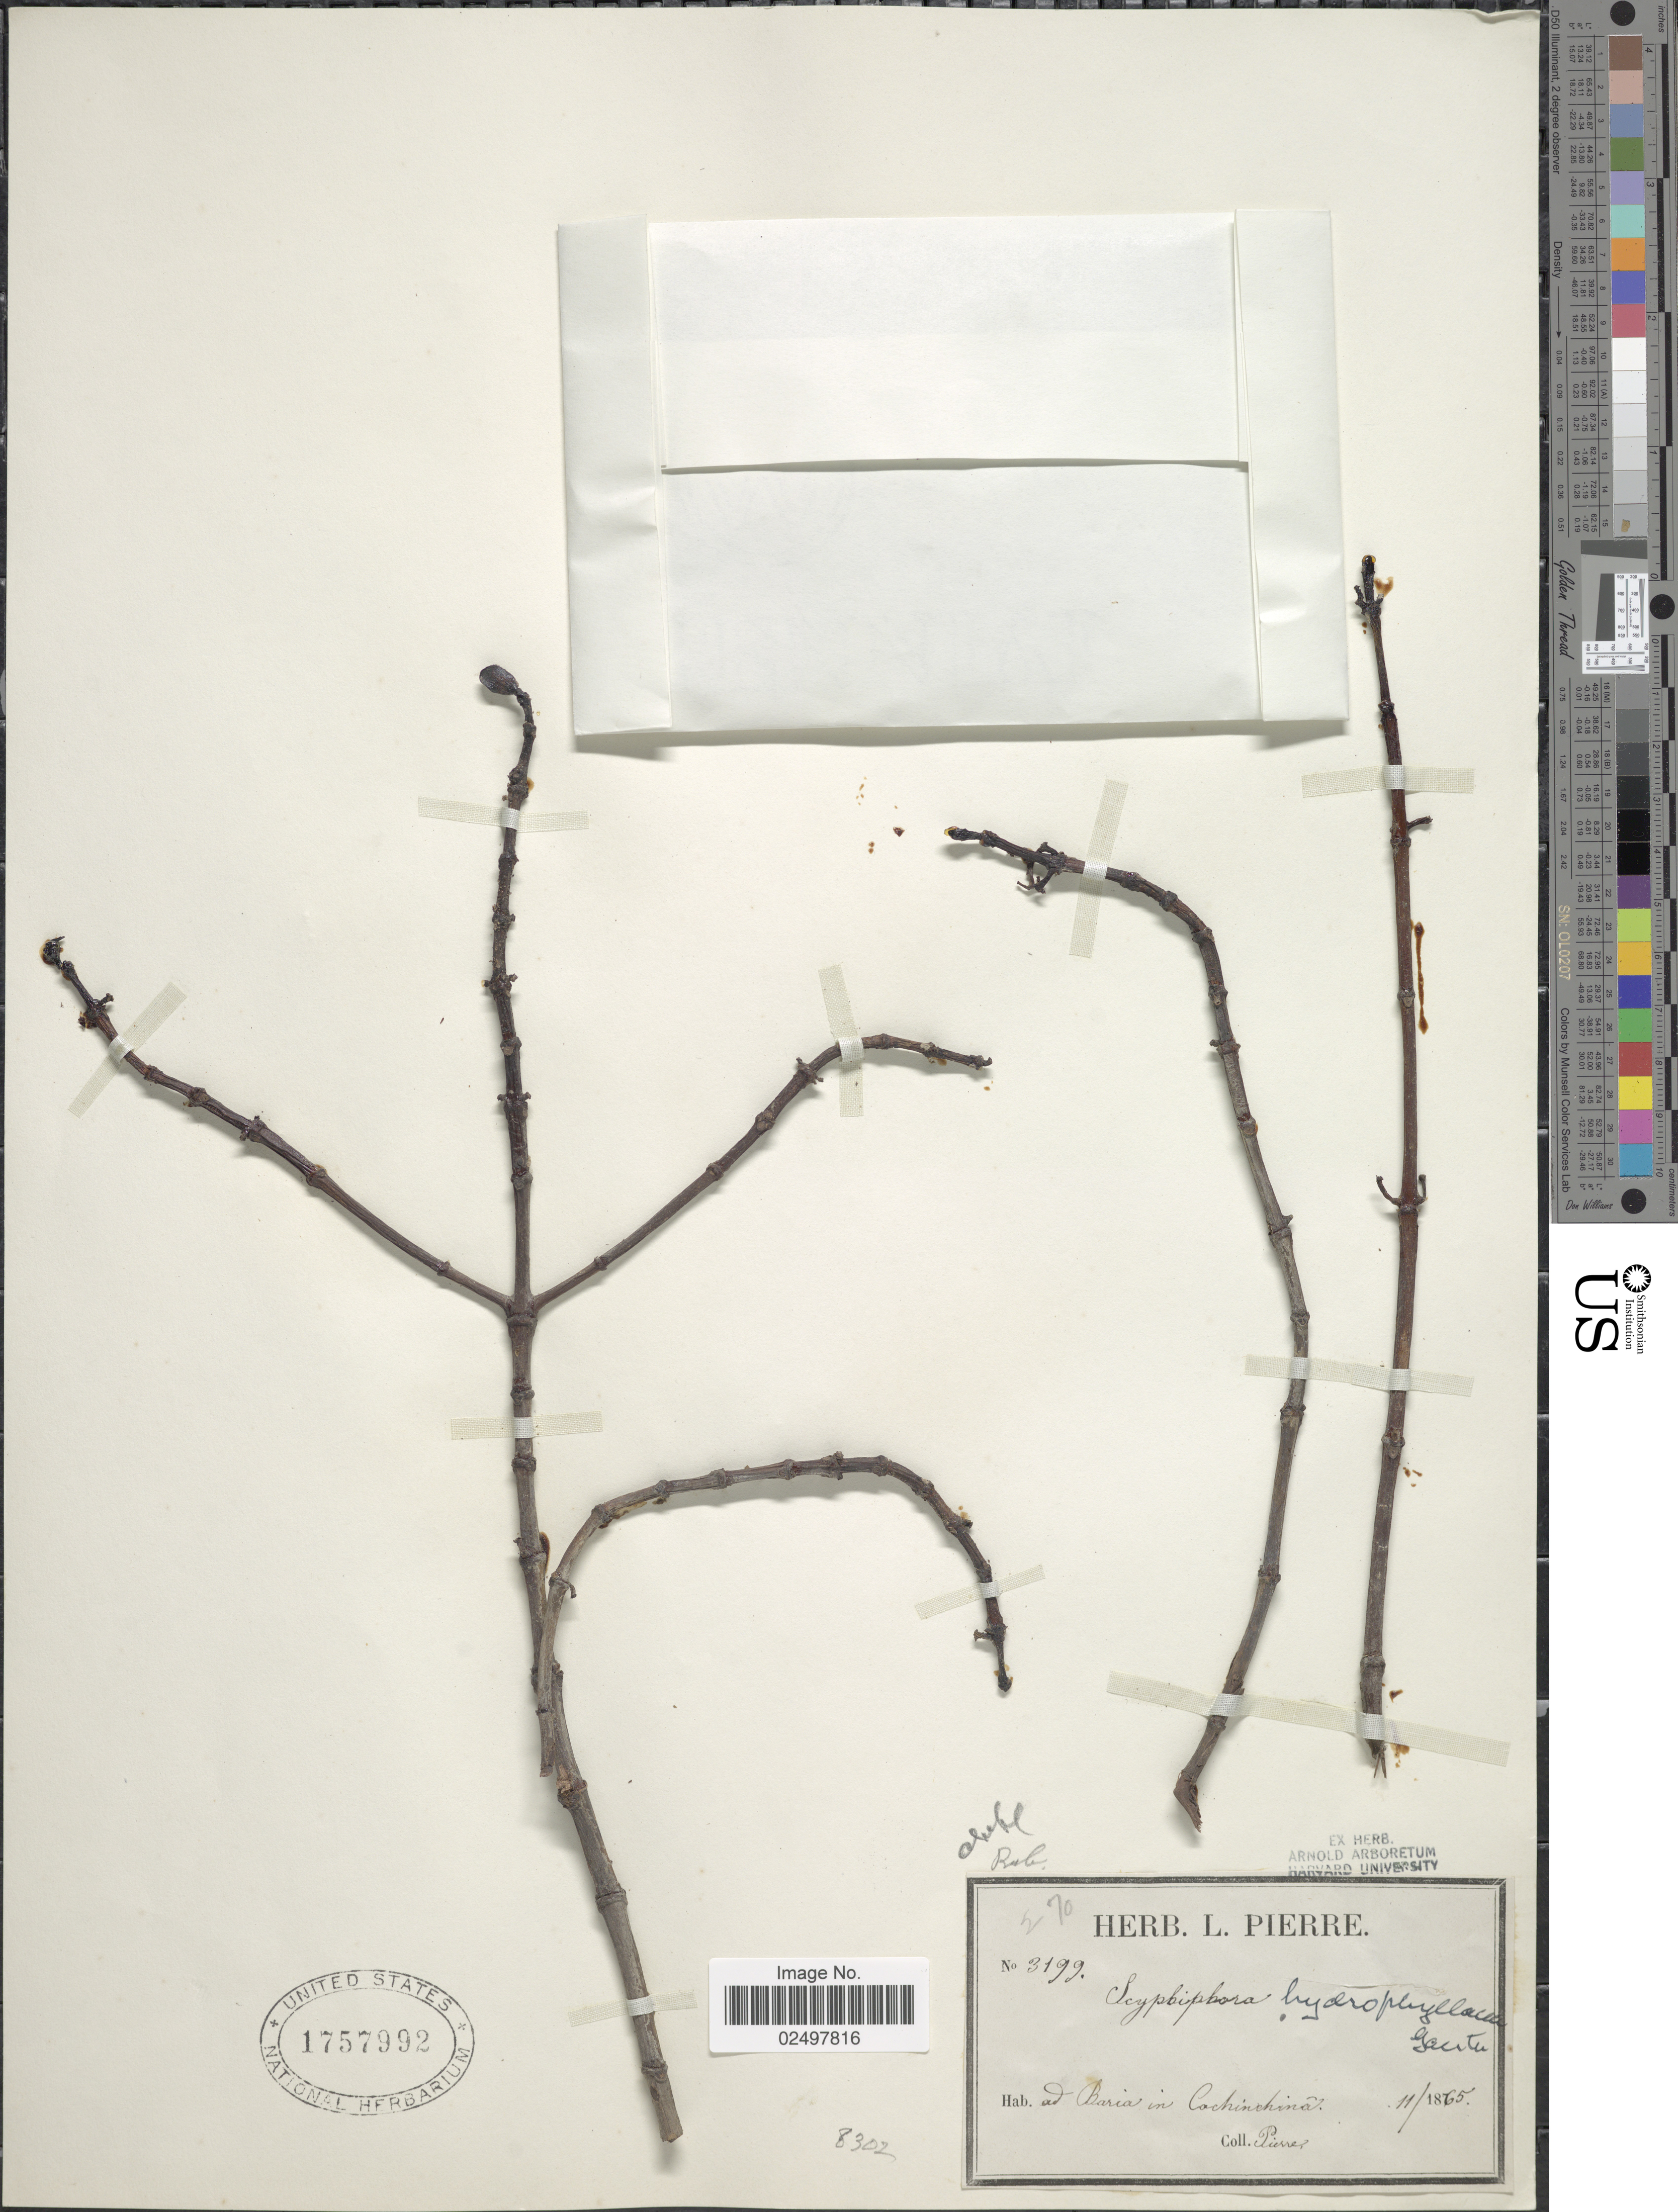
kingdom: Plantae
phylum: Tracheophyta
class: Magnoliopsida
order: Gentianales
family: Rubiaceae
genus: Scyphiphora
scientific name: Scyphiphora hydrophyllacea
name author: Gaertn.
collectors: -- Pierre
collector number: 3199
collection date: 1865-11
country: Vietnam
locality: Ad Baria in Cochinchina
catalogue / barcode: US 1757992